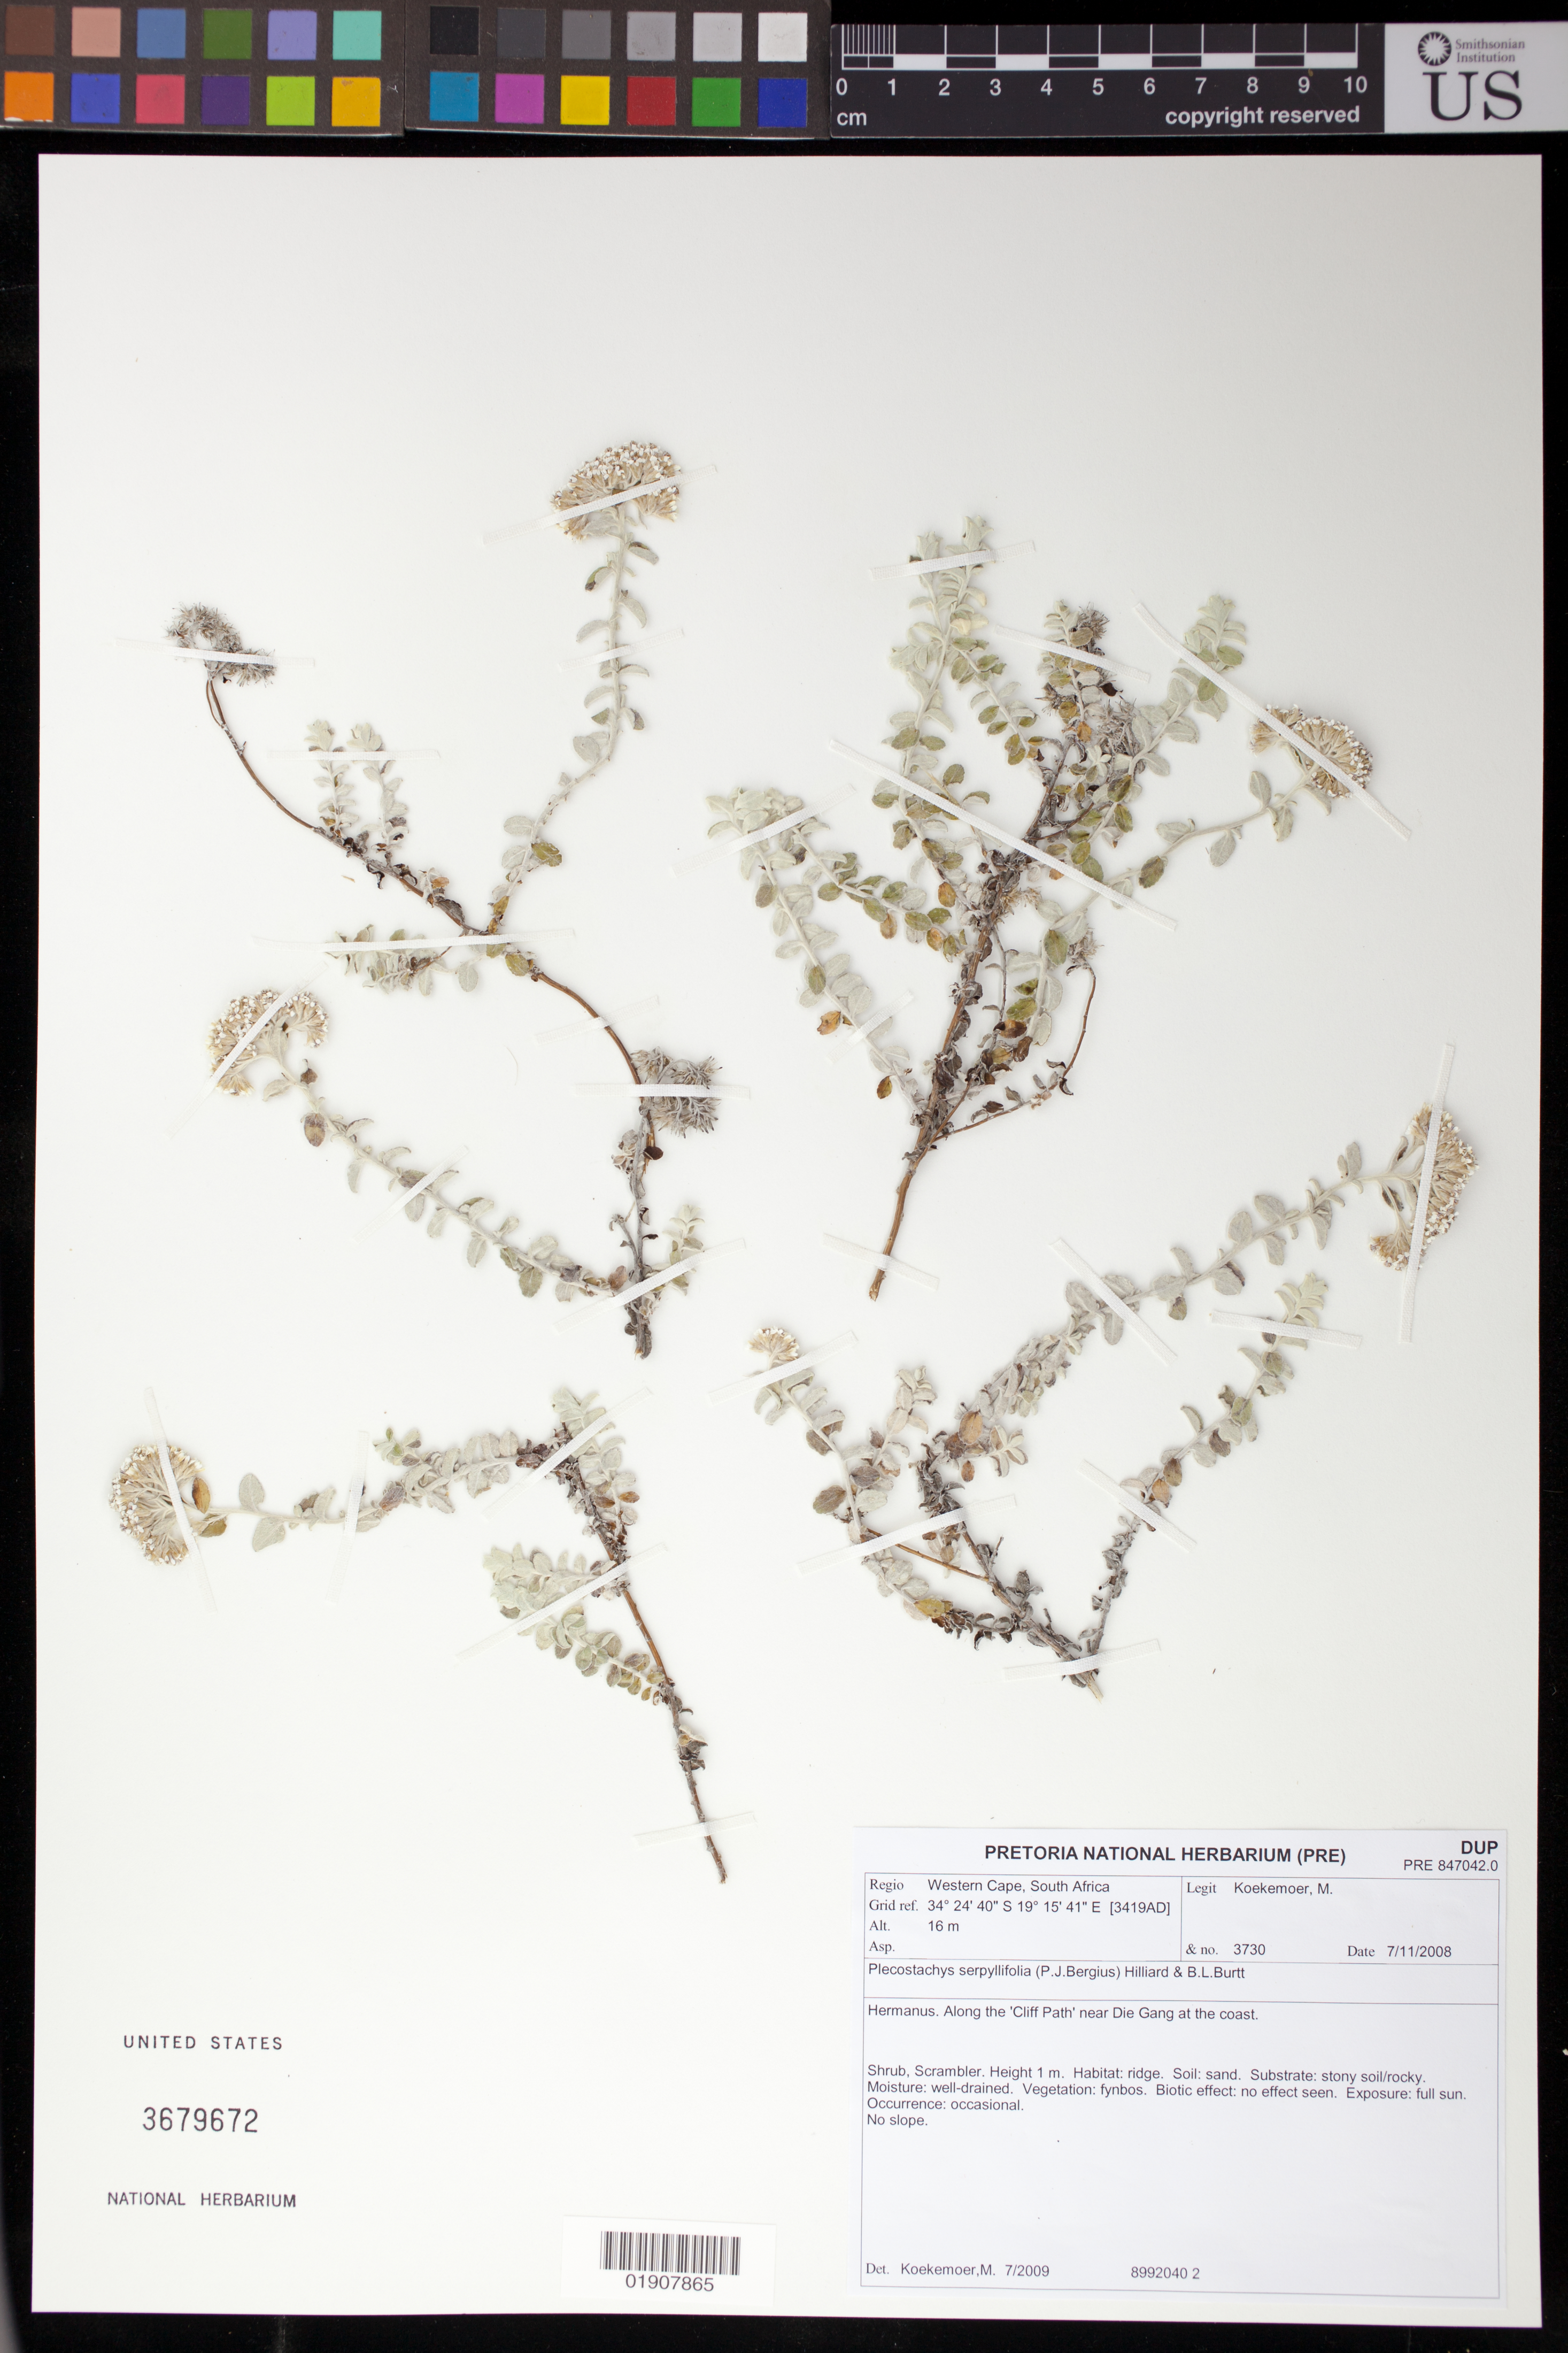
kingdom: Plantae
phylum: Tracheophyta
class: Magnoliopsida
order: Asterales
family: Asteraceae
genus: Plecostachys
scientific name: Plecostachys serpyllifolia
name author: (P.J. Bergius) Hilliard & B.L. Burtt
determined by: Koekemoer, M.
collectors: M. Koekemoer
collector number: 3730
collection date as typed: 7/11/2008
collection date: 2008-11-07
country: South Africa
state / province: Western Cape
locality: Hermanus. Along the 'Cliff Path' near Die Gang at the coast.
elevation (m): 16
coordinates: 34 24 40 S, 19 15 41 E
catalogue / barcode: US 3679672